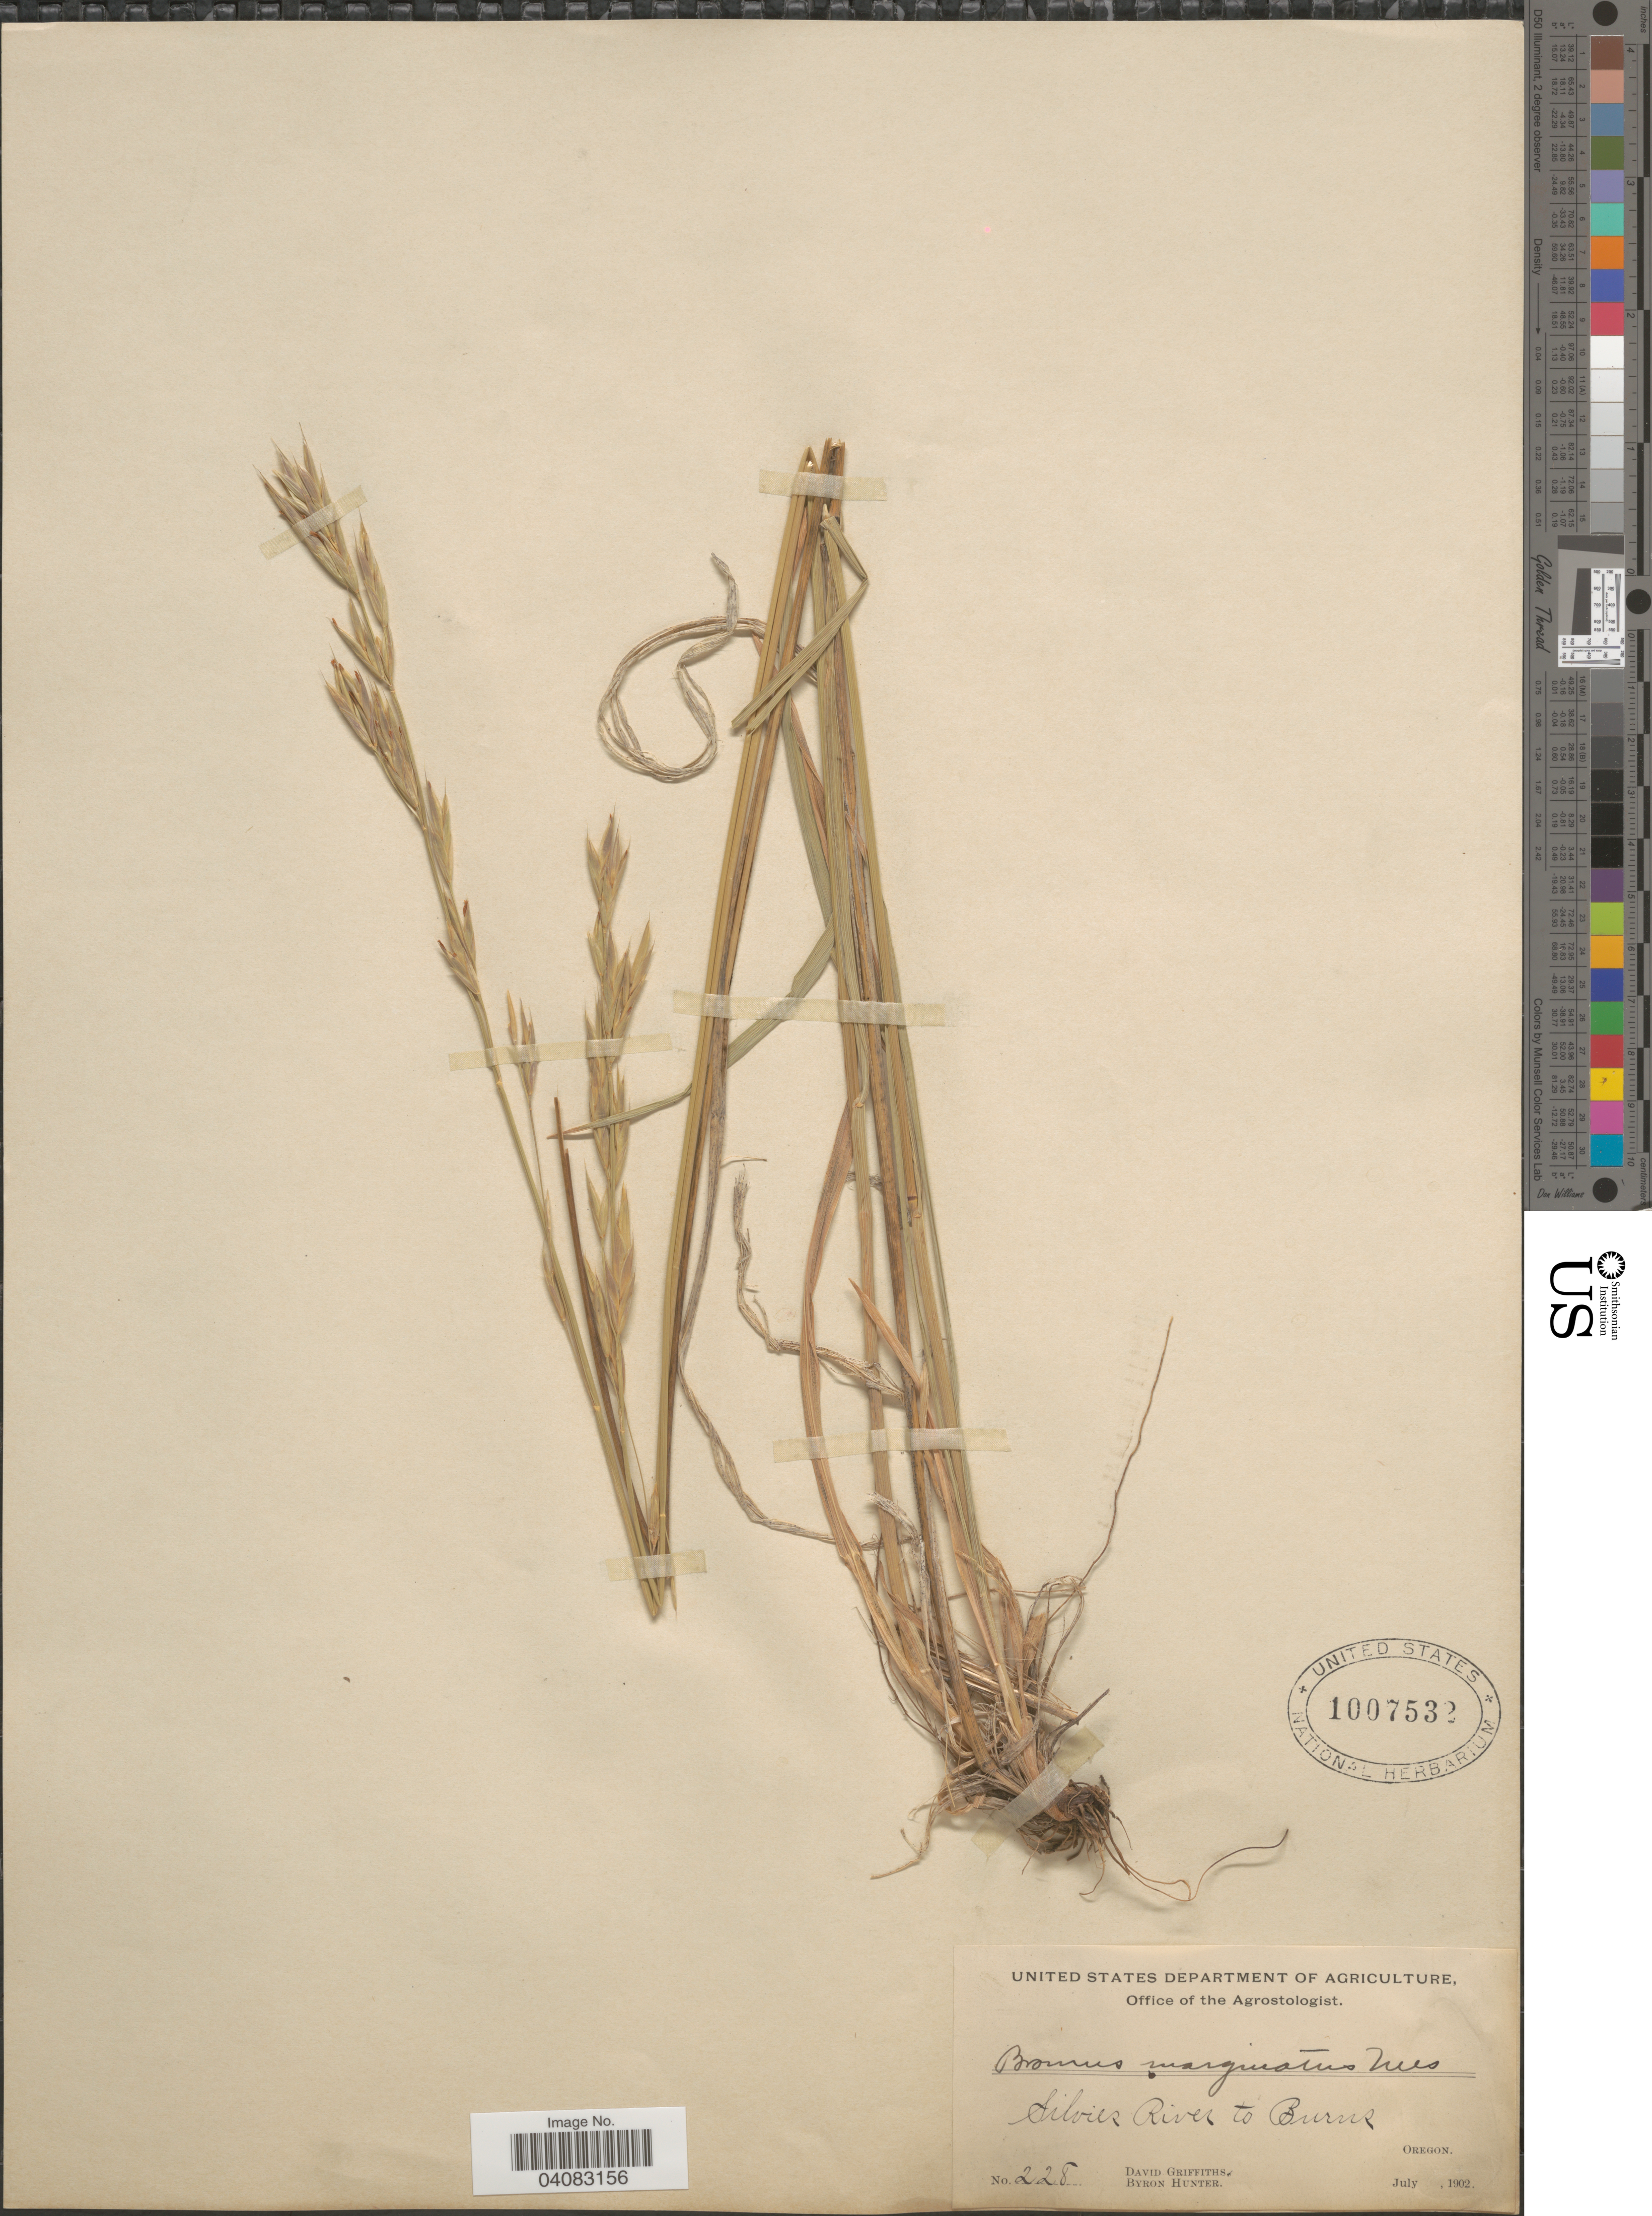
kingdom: Plantae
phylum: Tracheophyta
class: Liliopsida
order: Poales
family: Poaceae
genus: Bromus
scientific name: Bromus marginatus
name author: Nees ex Steud.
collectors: D. Griffiths & B. Hunter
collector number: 228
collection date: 1902-07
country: United States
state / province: Oregon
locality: Silvies River to Burns.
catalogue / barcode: US 1007532